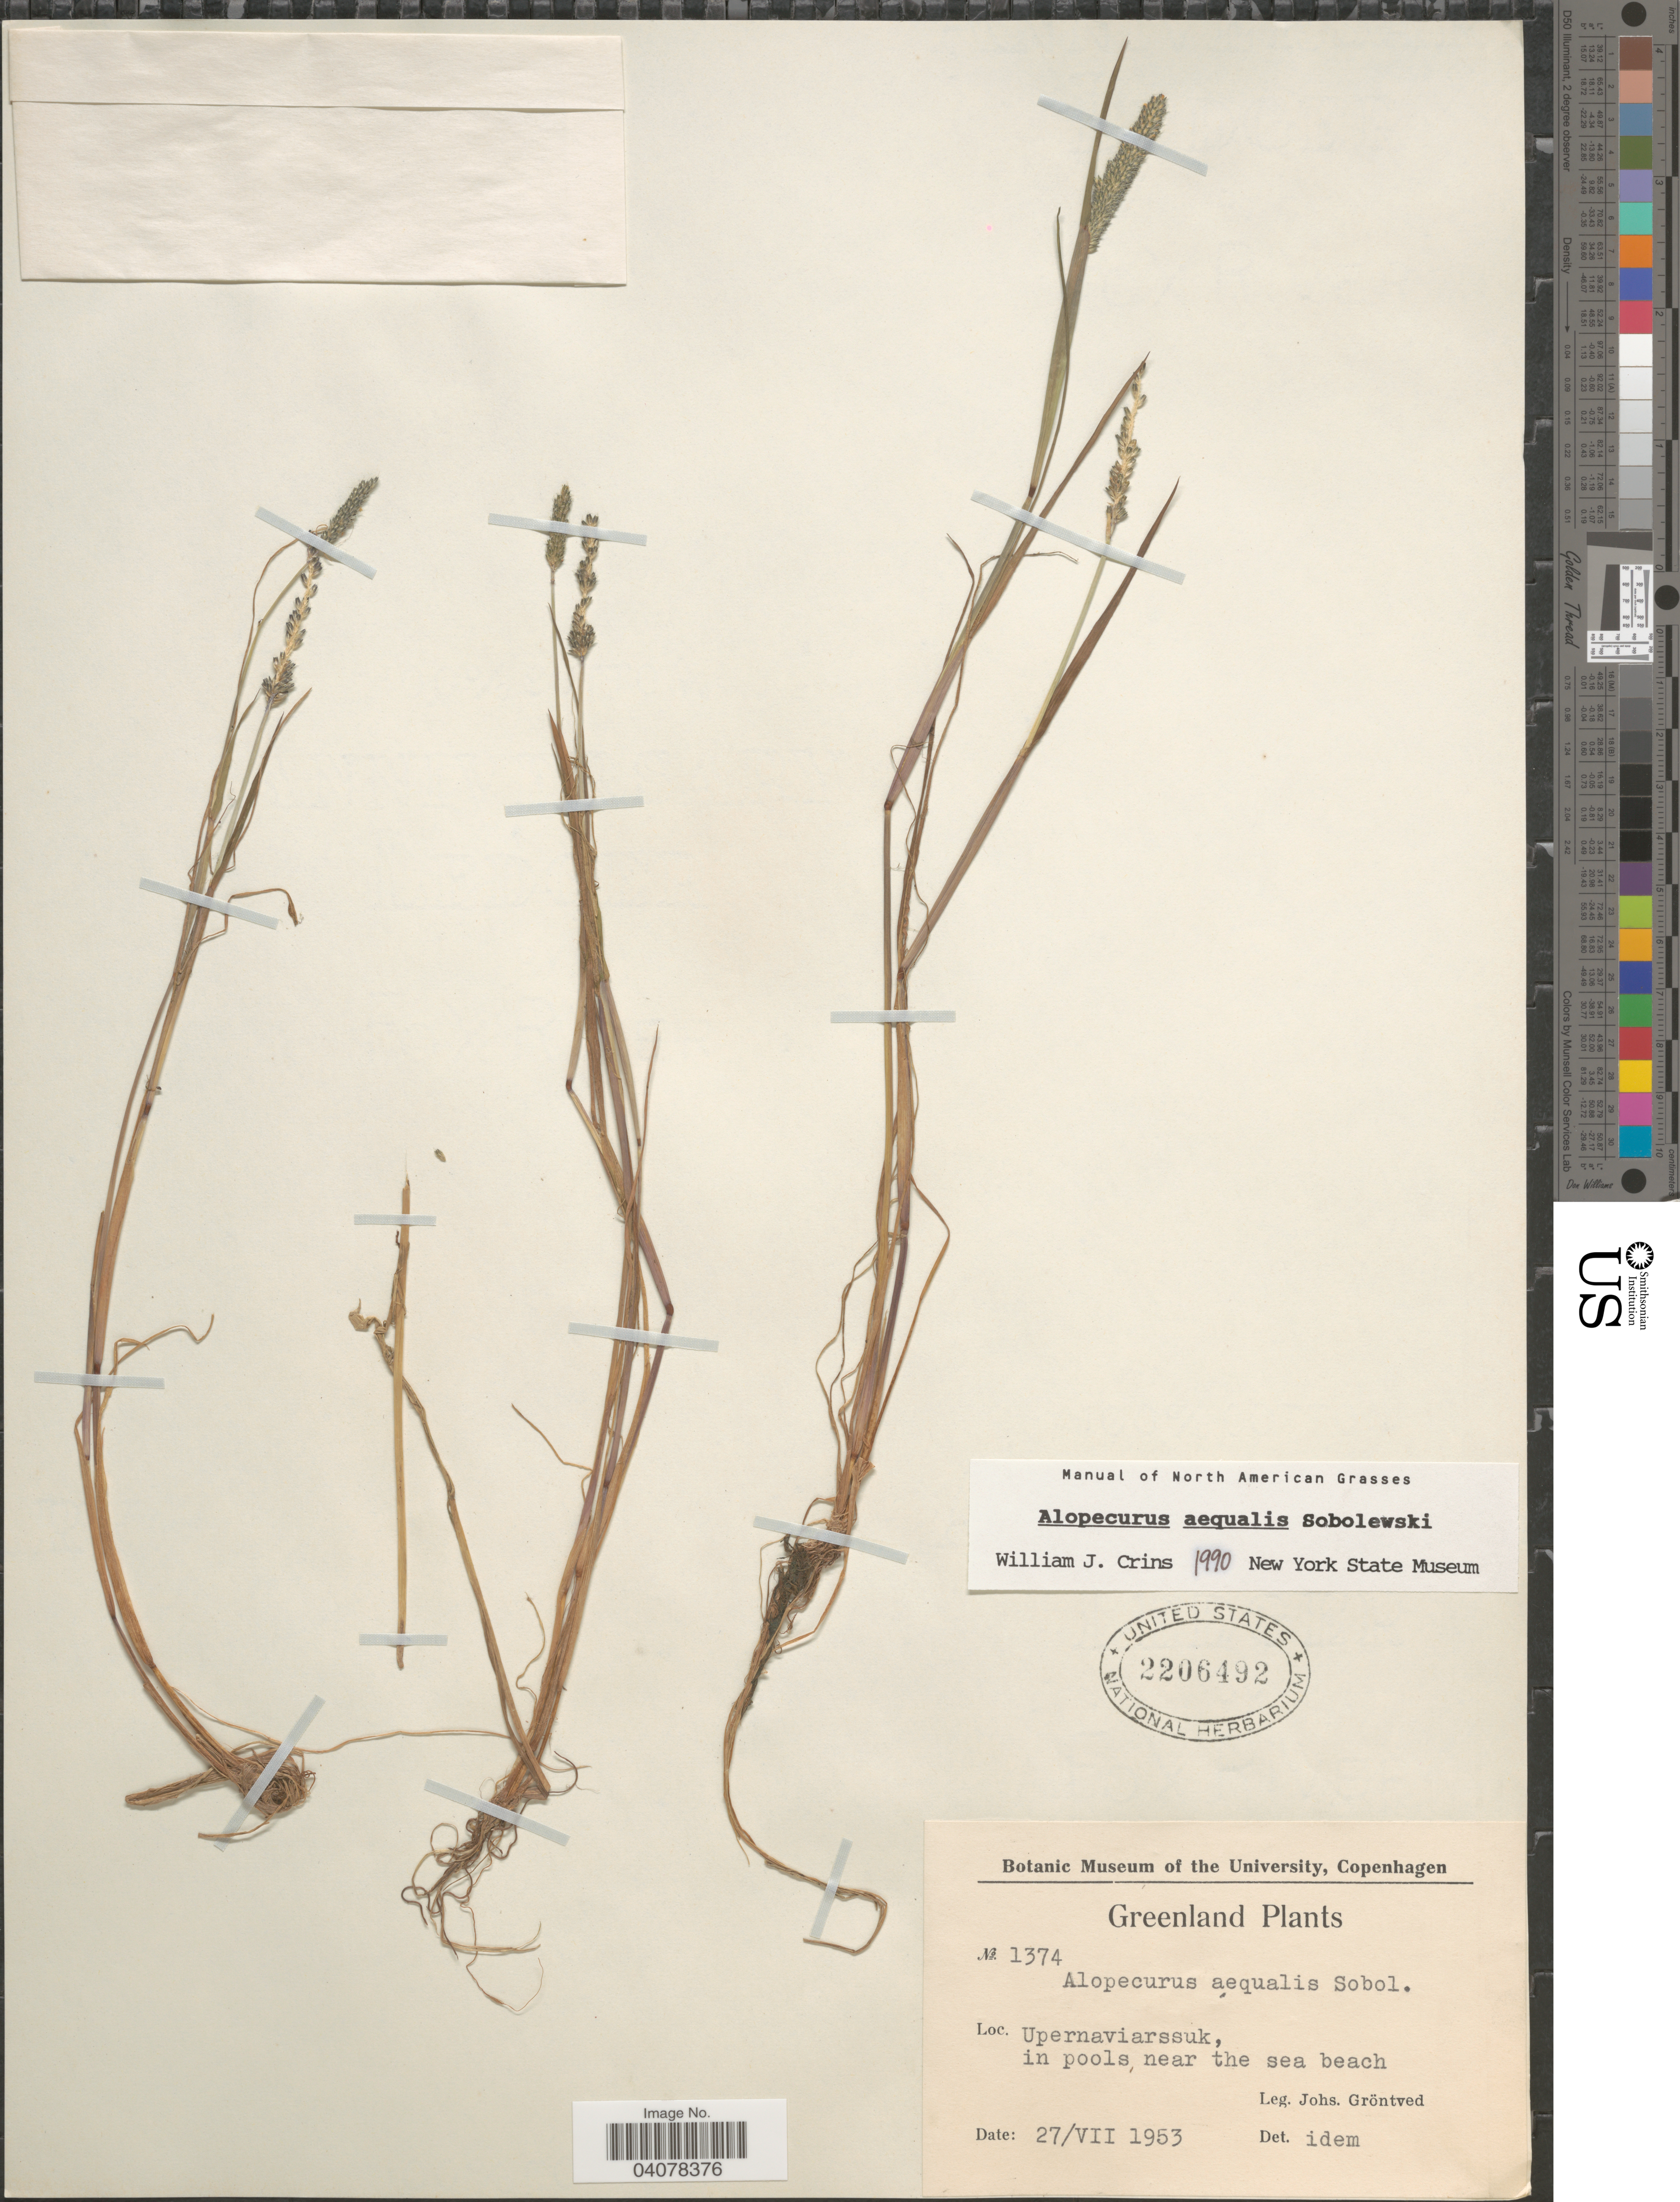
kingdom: Plantae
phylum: Tracheophyta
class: Liliopsida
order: Poales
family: Poaceae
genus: Alopecurus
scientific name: Alopecurus aequalis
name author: Sobol.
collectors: J. Grøntved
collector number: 1374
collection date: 1953-07-27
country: Greenland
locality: Upernaviarssuk, in pools near the sea beach.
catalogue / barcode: US 2206492